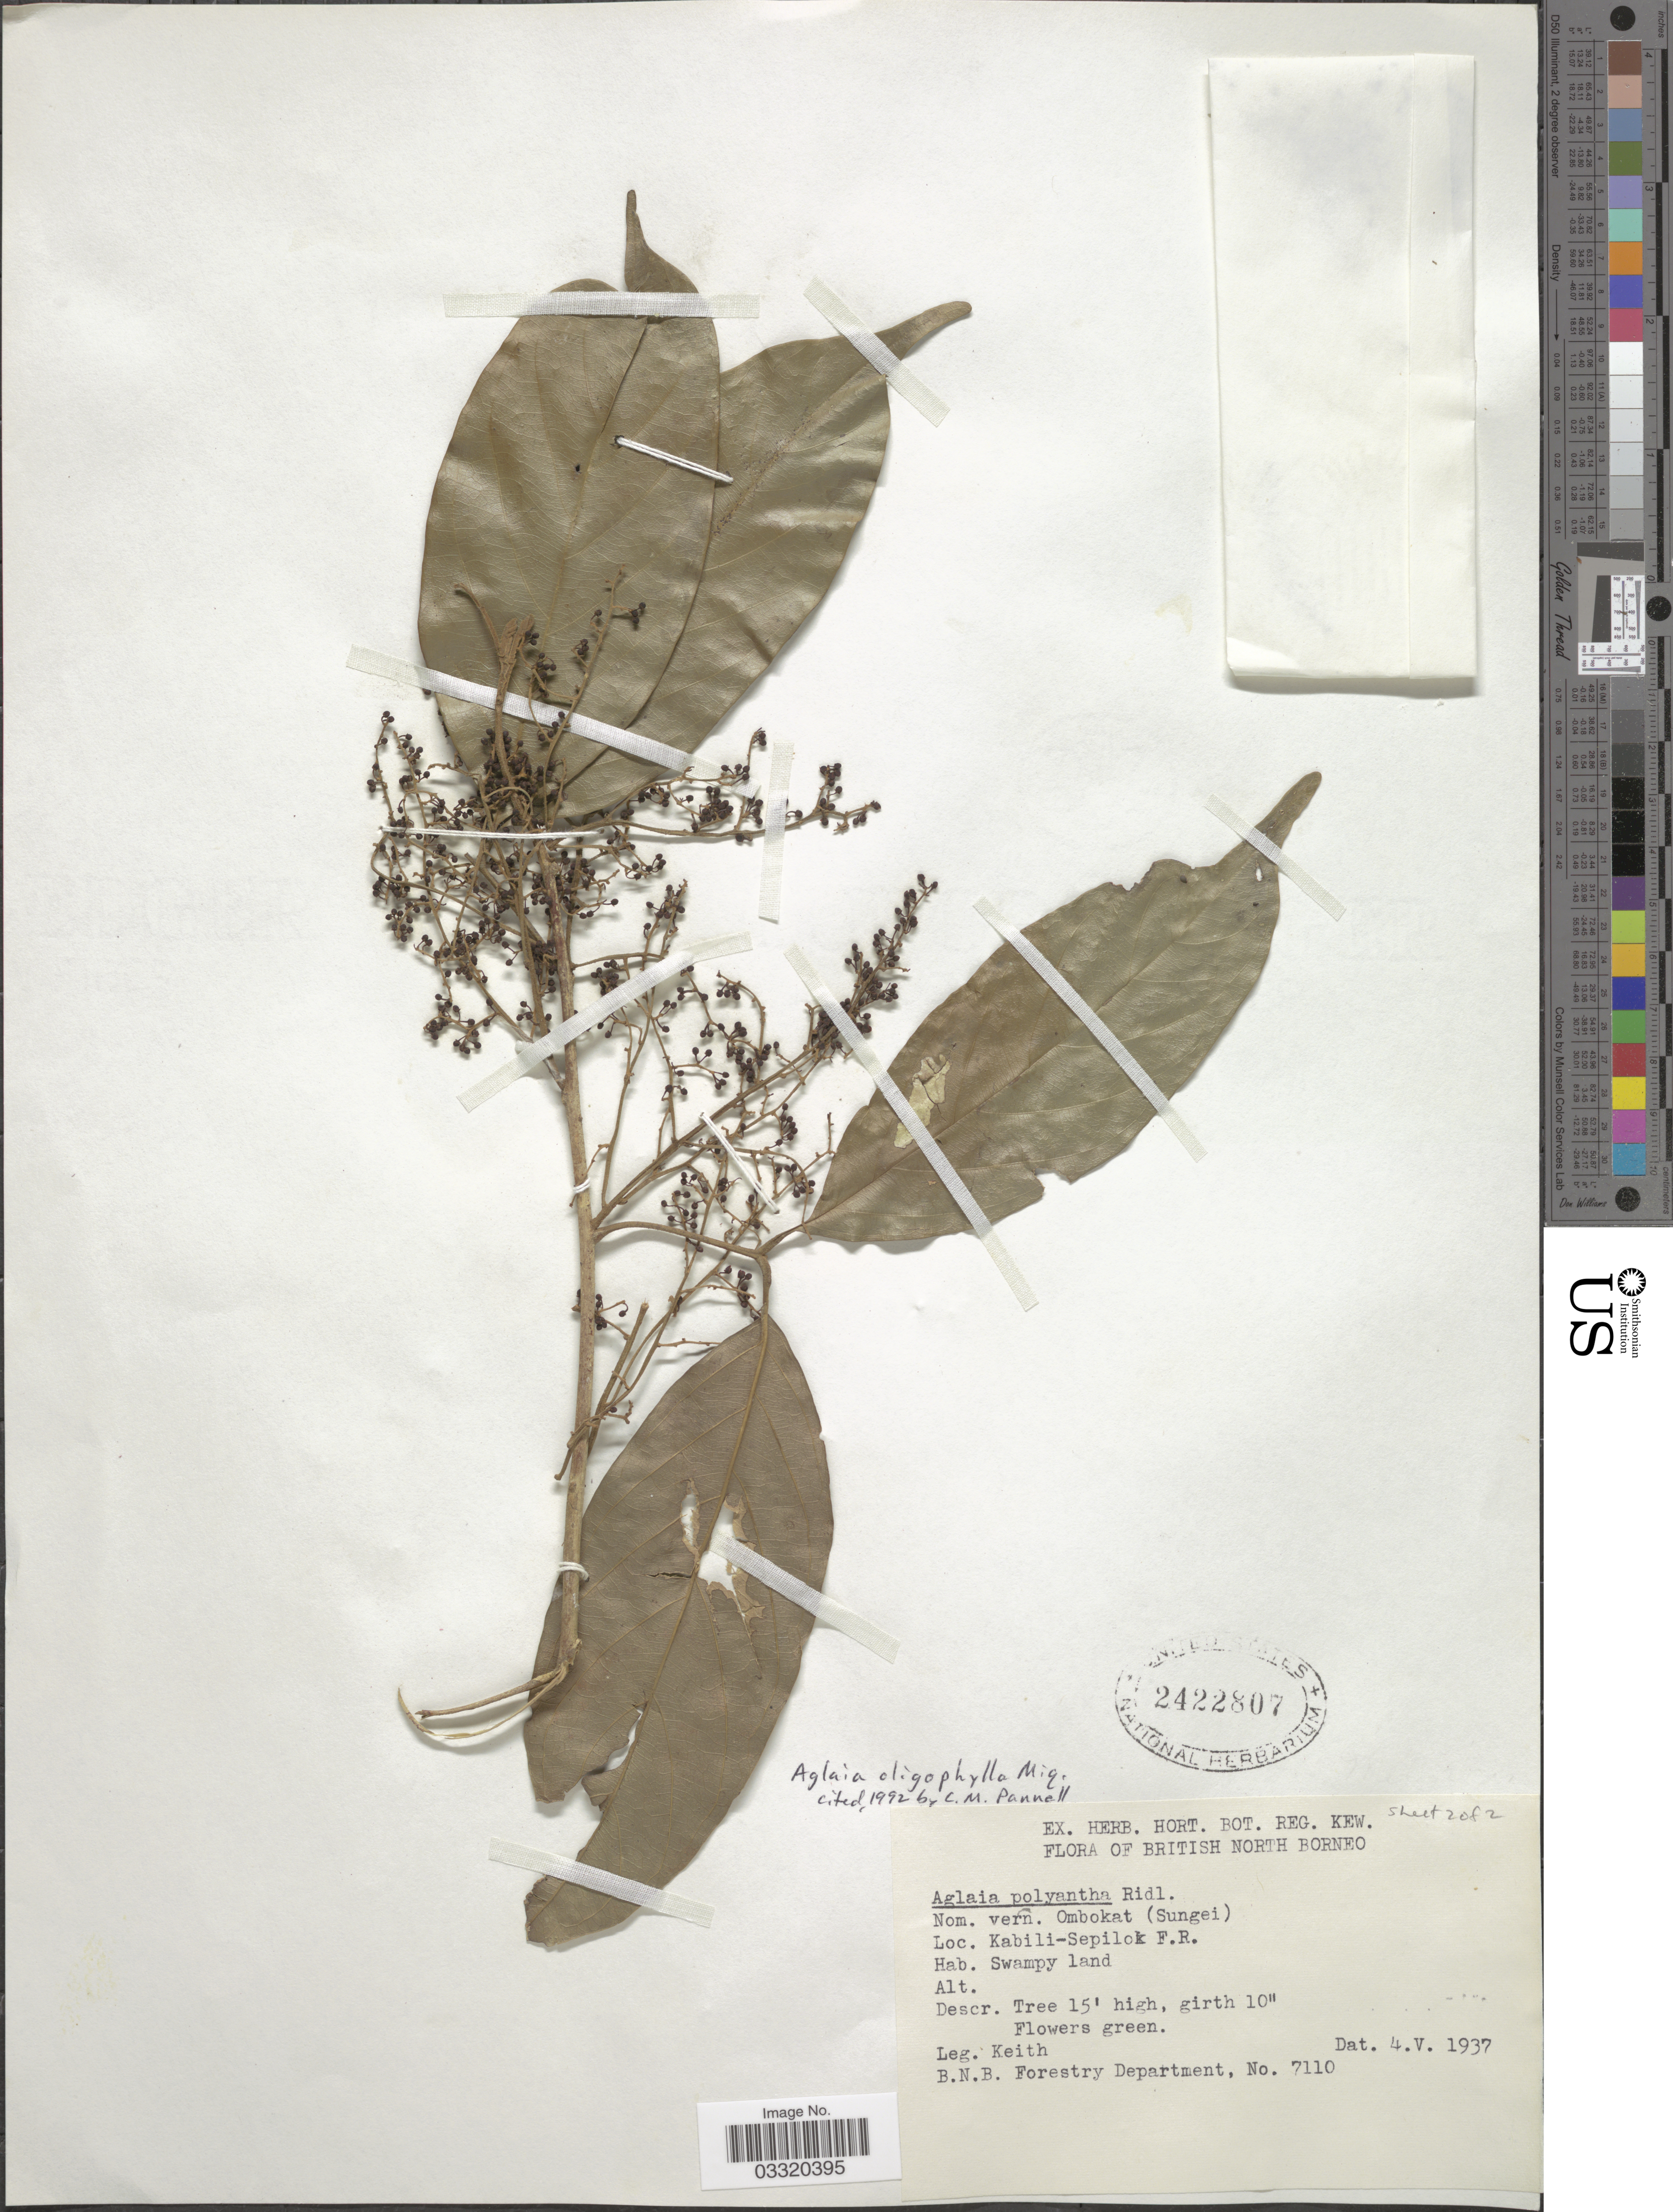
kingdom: Plantae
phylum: Tracheophyta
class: Magnoliopsida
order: Sapindales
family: Meliaceae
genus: Aglaia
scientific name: Aglaia oligophylla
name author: Miq.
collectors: -. Keith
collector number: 7110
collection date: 1937-05-04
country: Malaysia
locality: British North Borneo. Kabili-Sepilok F.R.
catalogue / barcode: US 2422807